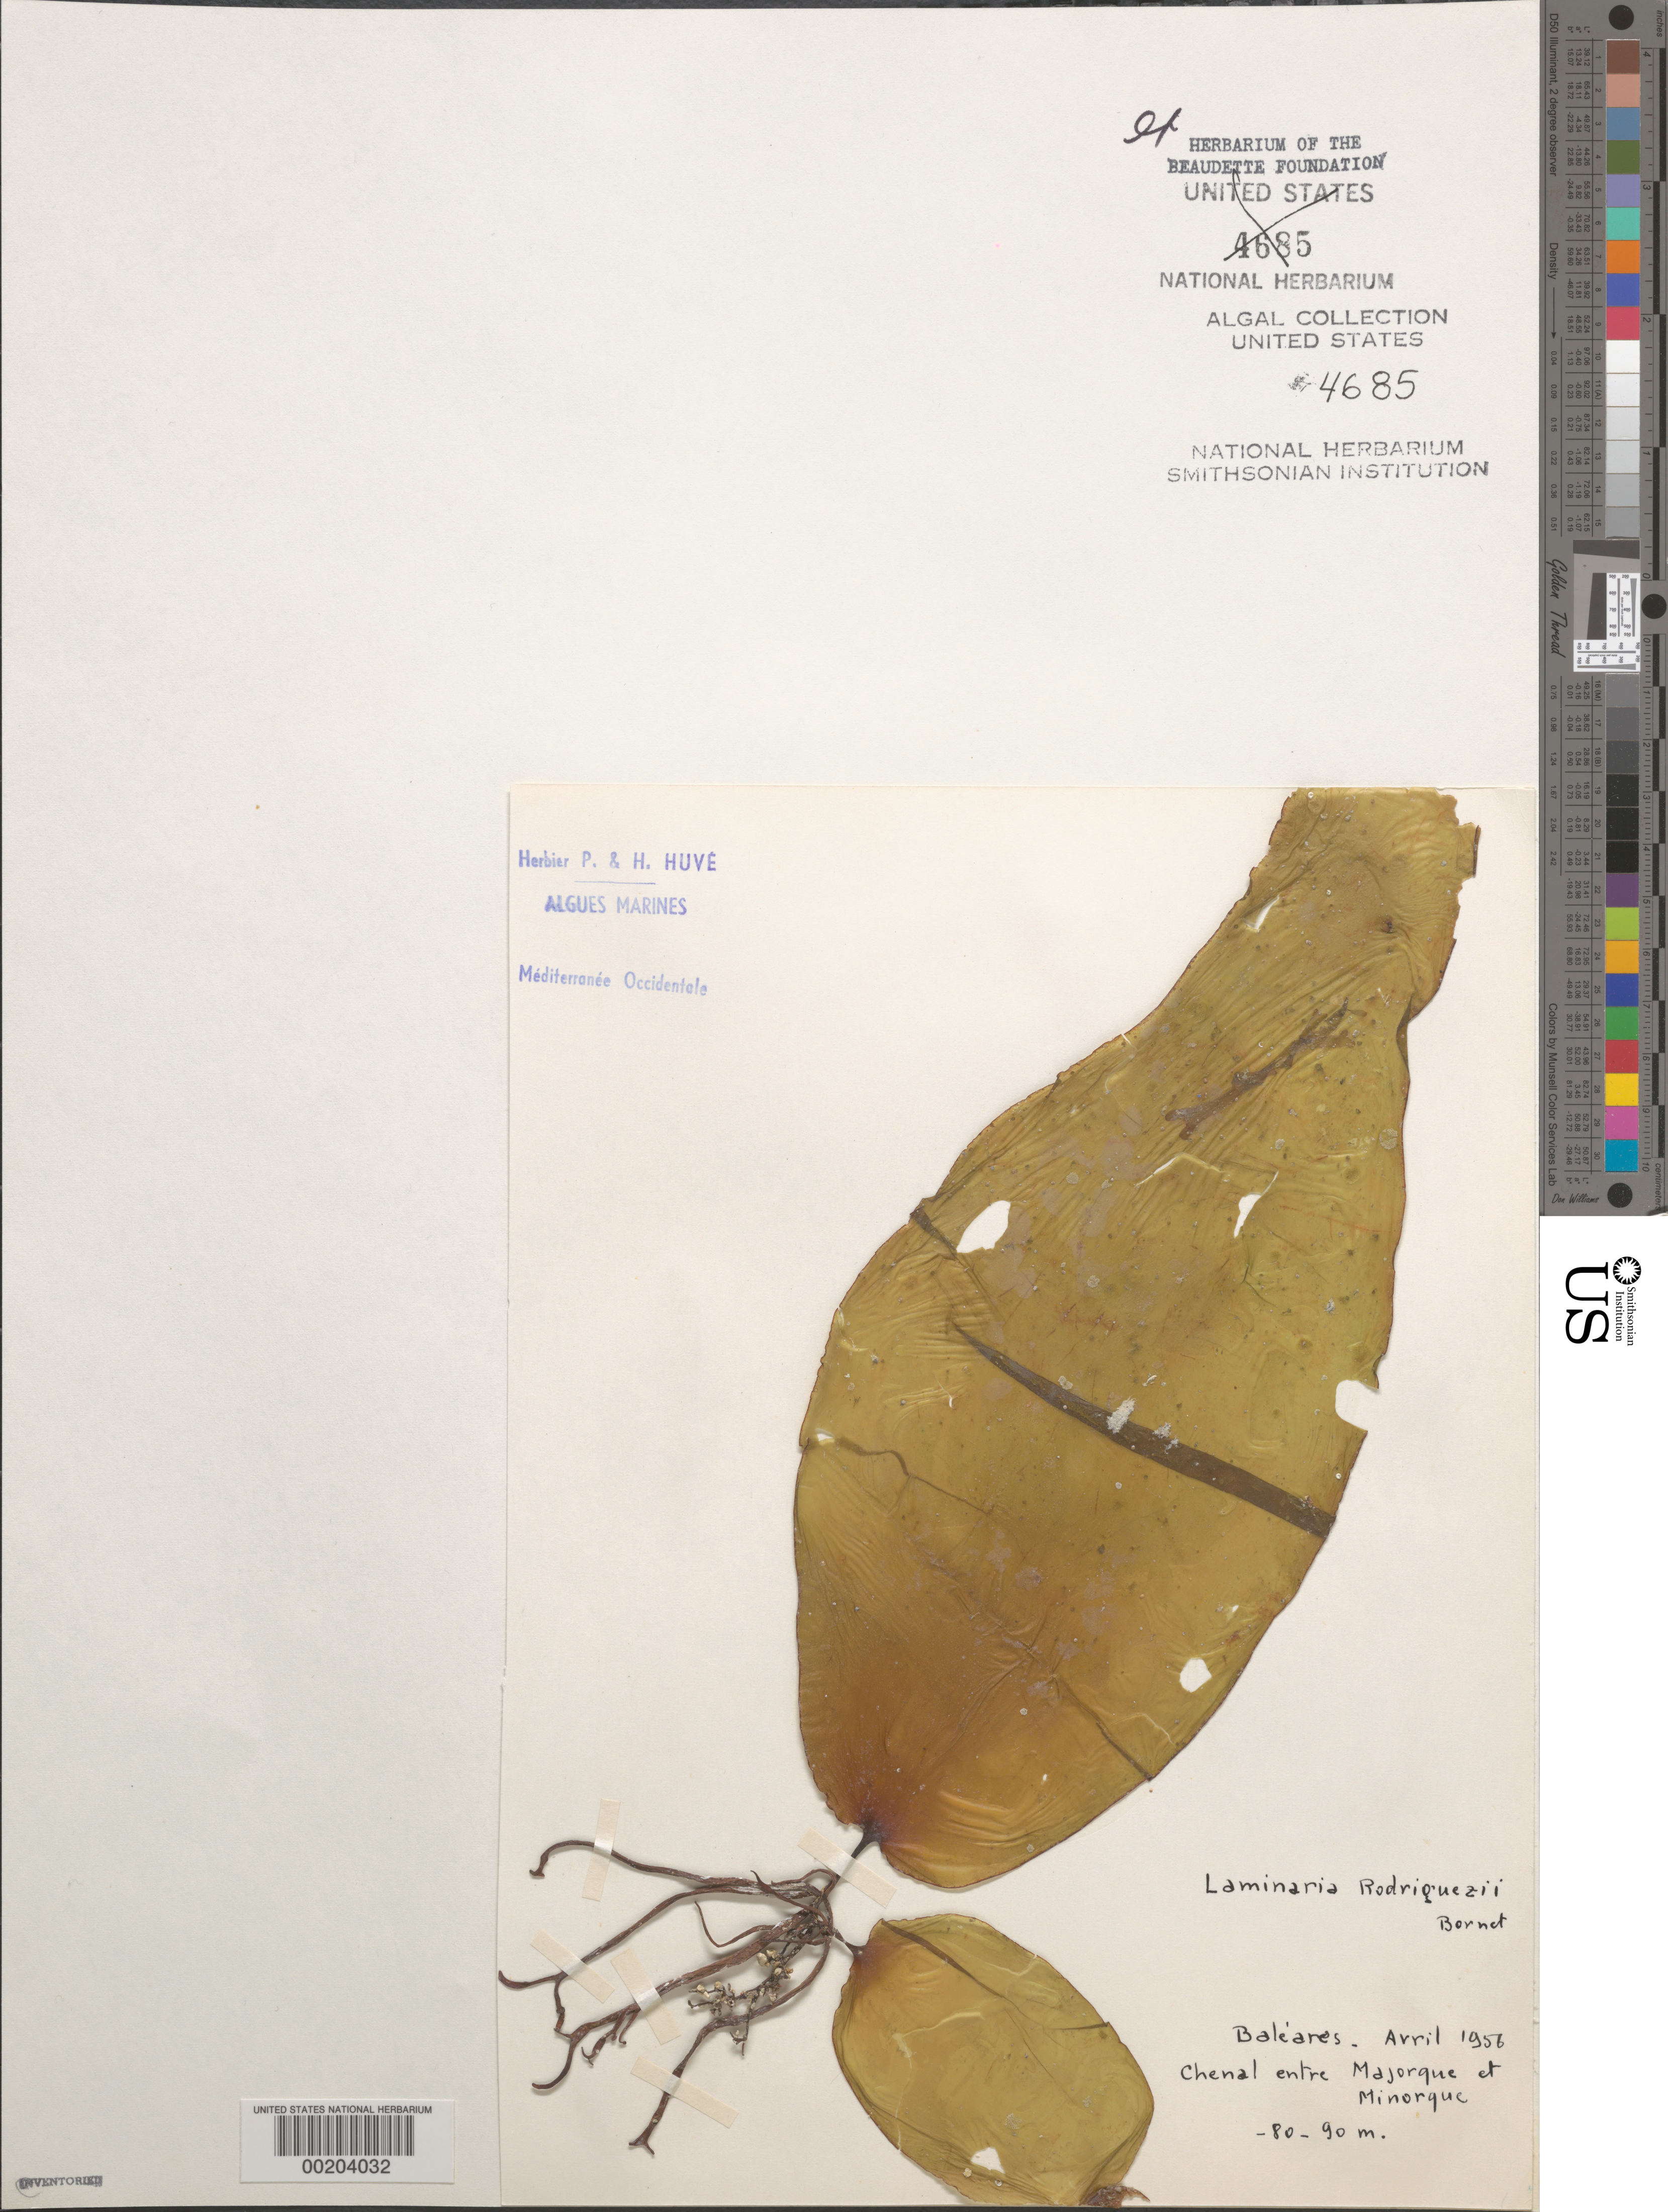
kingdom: Chromista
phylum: Ochrophyta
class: Phaeophyceae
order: Laminariales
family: Laminariaceae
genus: Laminaria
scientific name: Laminaria rodriguezii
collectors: P. Huve & H. Huve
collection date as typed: Apr 1956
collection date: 1956-04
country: Spain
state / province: Islas Baleares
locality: Between majorca and minorca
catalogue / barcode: US 4685